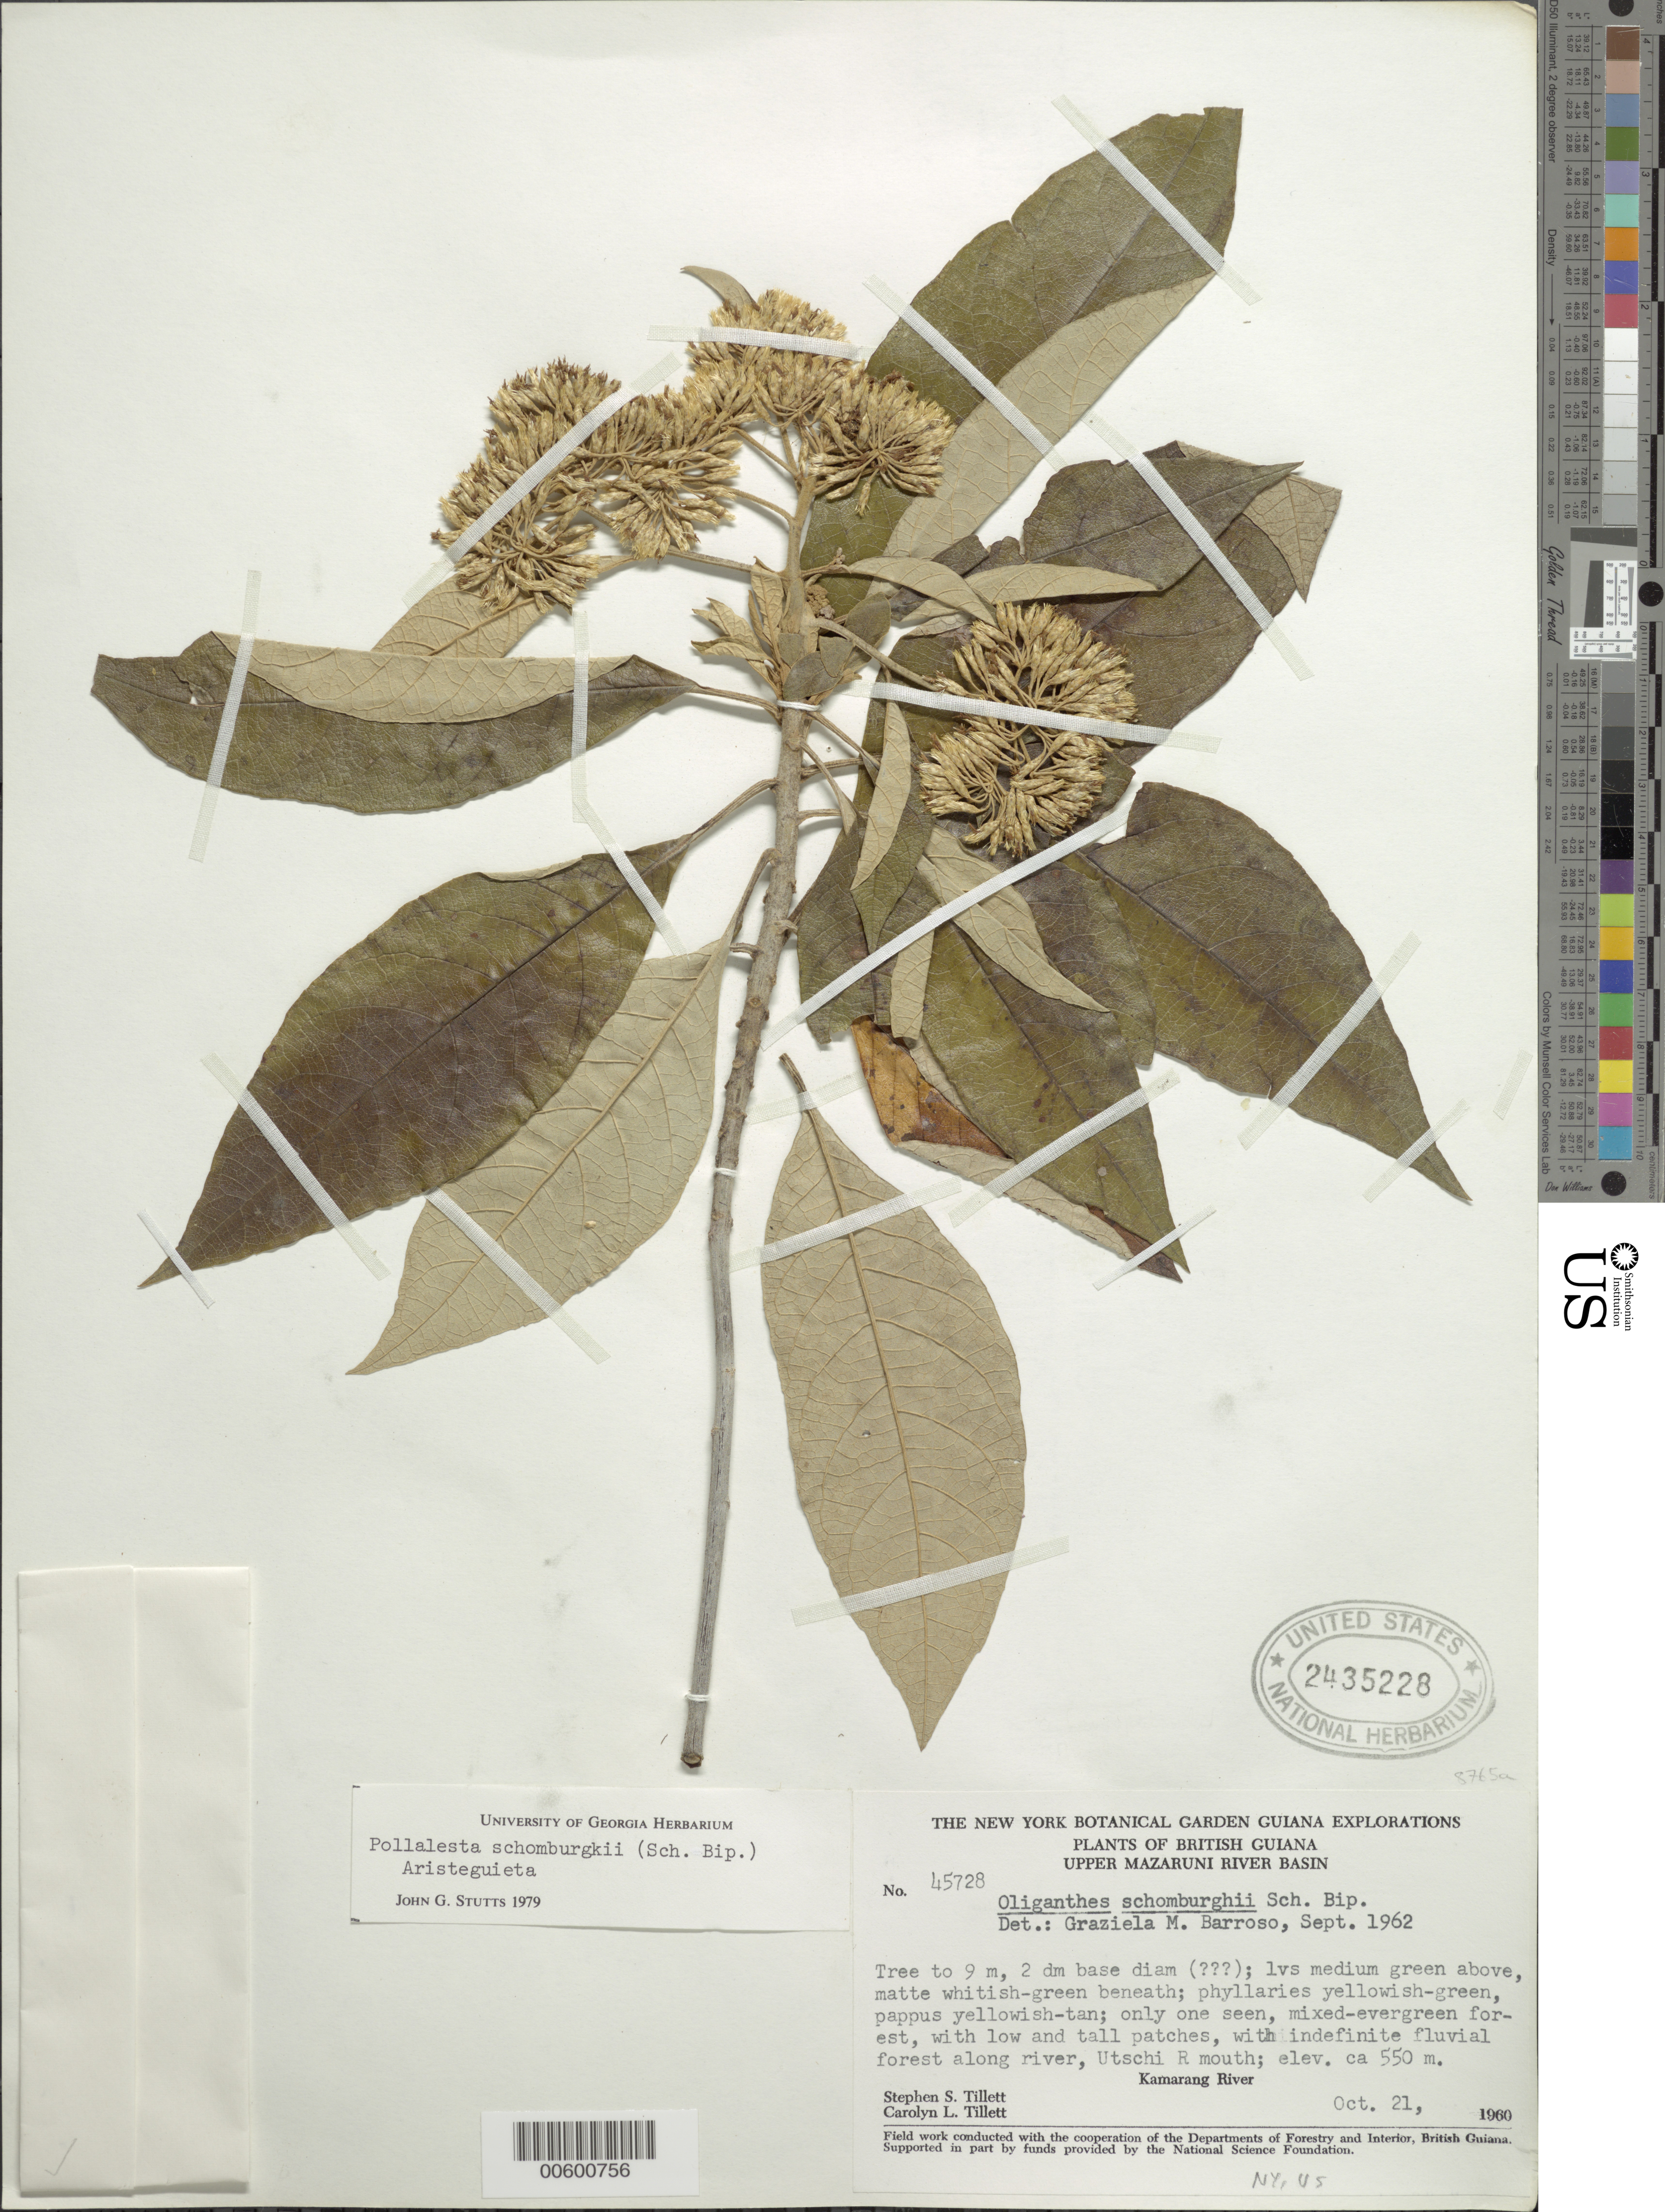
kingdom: Plantae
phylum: Tracheophyta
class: Magnoliopsida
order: Asterales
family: Asteraceae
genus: Piptocoma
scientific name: Piptocoma schomburgkii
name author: (Sch. Bip.) Pruski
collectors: S. S. Tillett, C. L. Tillett & R. Boyan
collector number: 45728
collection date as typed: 21-Oct-60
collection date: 1960-10-21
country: Guyana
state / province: Cuyuni-Mazaruni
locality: Upper Mazaruni River Basin, mouth of Utschi River, Kamarang River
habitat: Mixed evergreen forest, with low and tall patches, indefinite fluvial forest along river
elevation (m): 549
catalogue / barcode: US 2435228